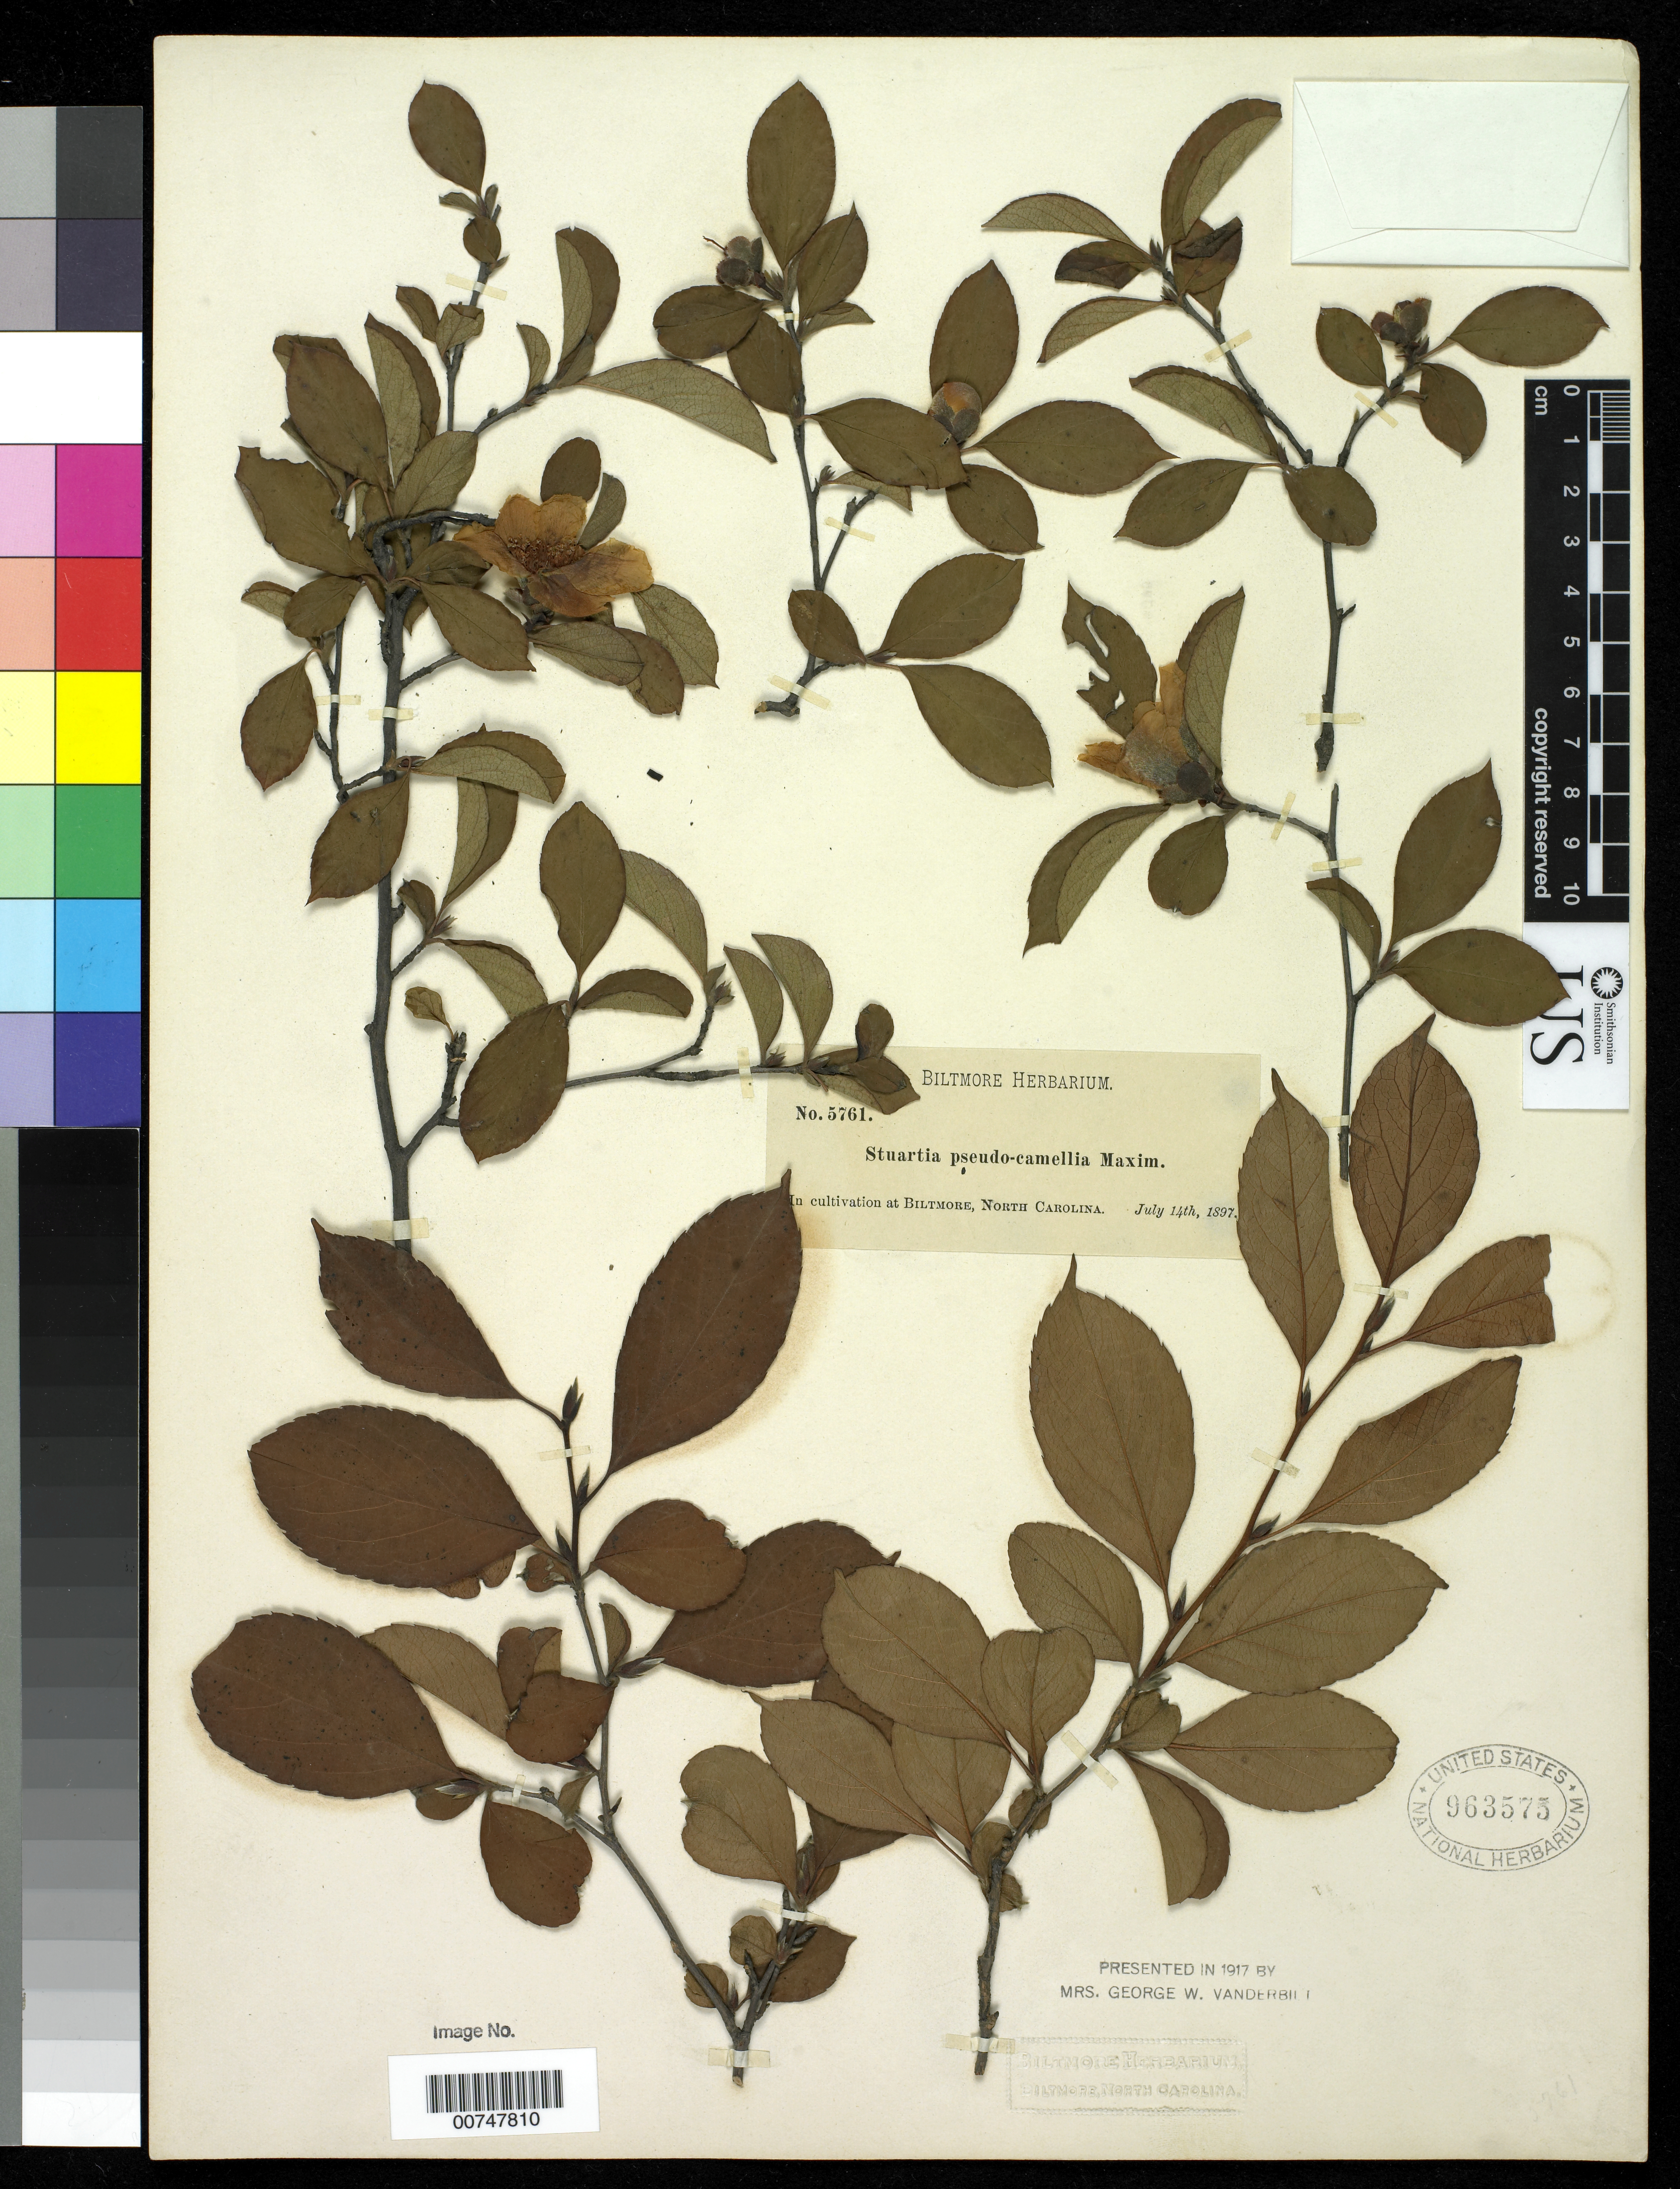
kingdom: Plantae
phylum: Tracheophyta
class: Magnoliopsida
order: Ericales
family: Theaceae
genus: Stewartia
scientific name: Stewartia pseudocamellia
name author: Maxim.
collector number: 5761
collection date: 1897-07-14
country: United States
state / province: North Carolina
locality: Biltmore Estate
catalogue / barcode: US 963575